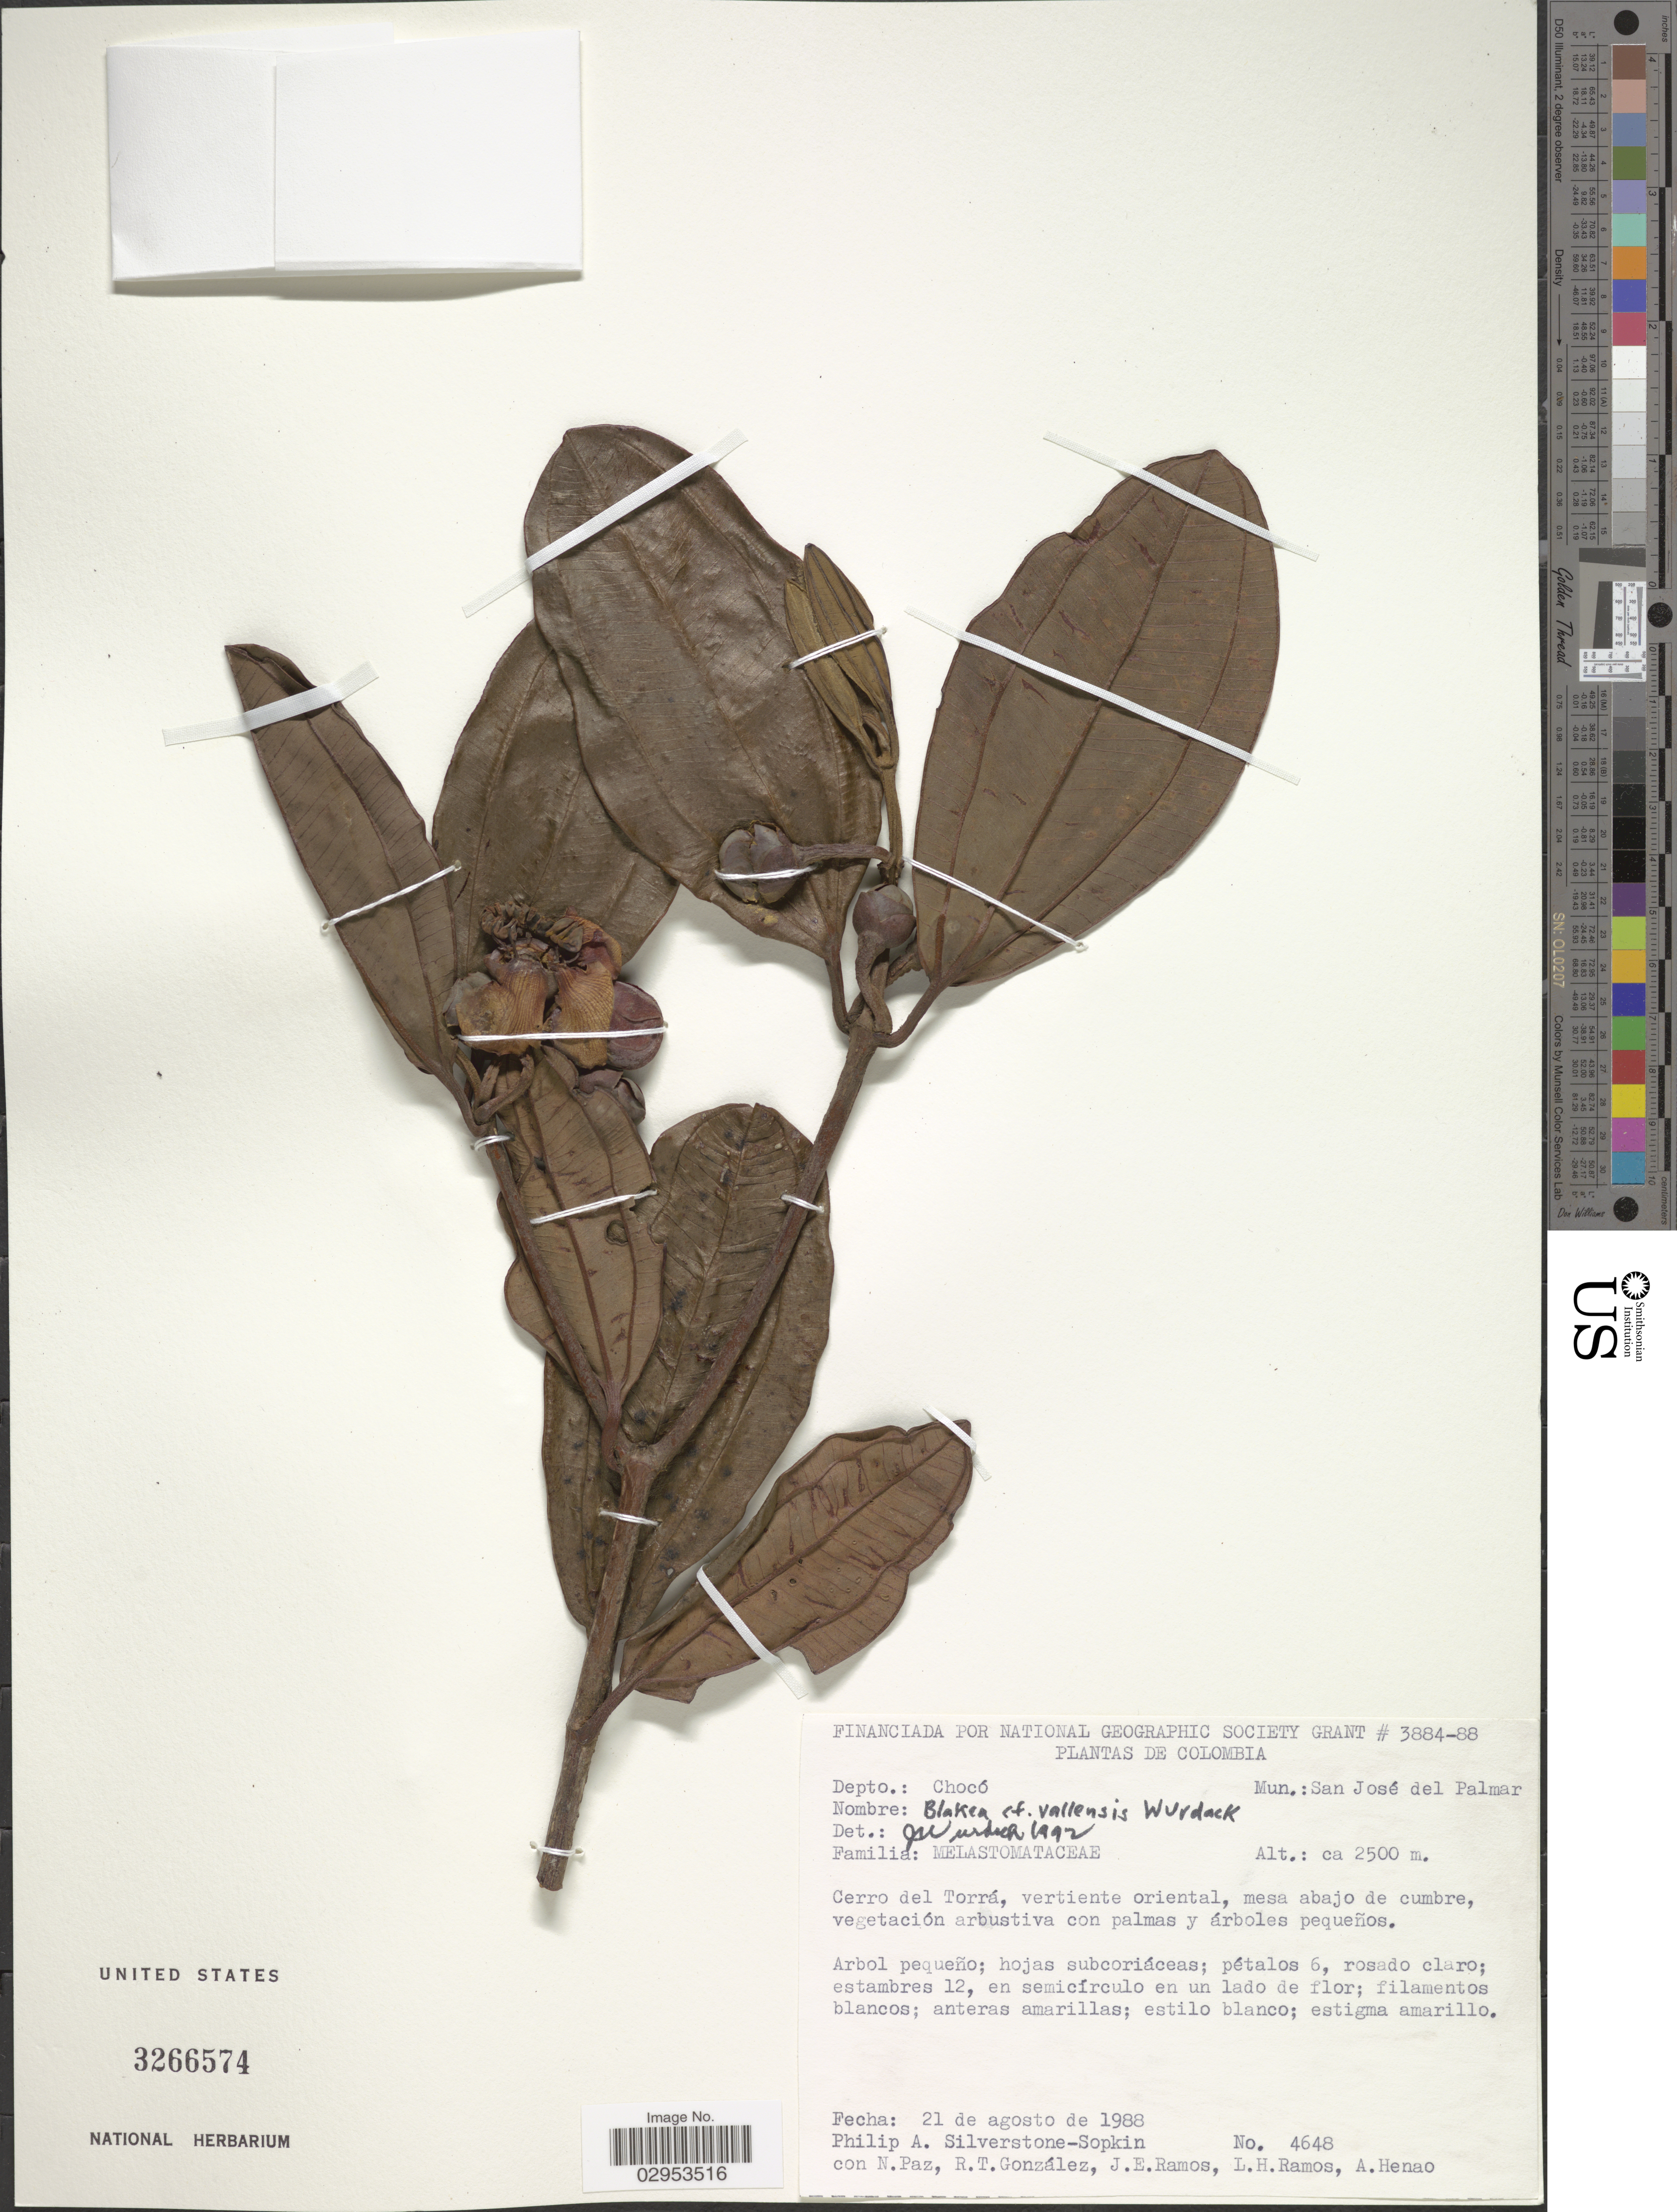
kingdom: Plantae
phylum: Tracheophyta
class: Magnoliopsida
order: Myrtales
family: Melastomataceae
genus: Blakea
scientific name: Blakea vallensis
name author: Wurdack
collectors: P. A. Silverstone-Sopkin, N. Paz, R. Gonzalez, J. E. Ramos & et al.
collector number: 4648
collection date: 1988-08-21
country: Colombia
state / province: Chocó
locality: Depto.: Chocó. Mun.: San José del Palmar. Cerro del Torrá.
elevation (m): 2500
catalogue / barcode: US 3266574